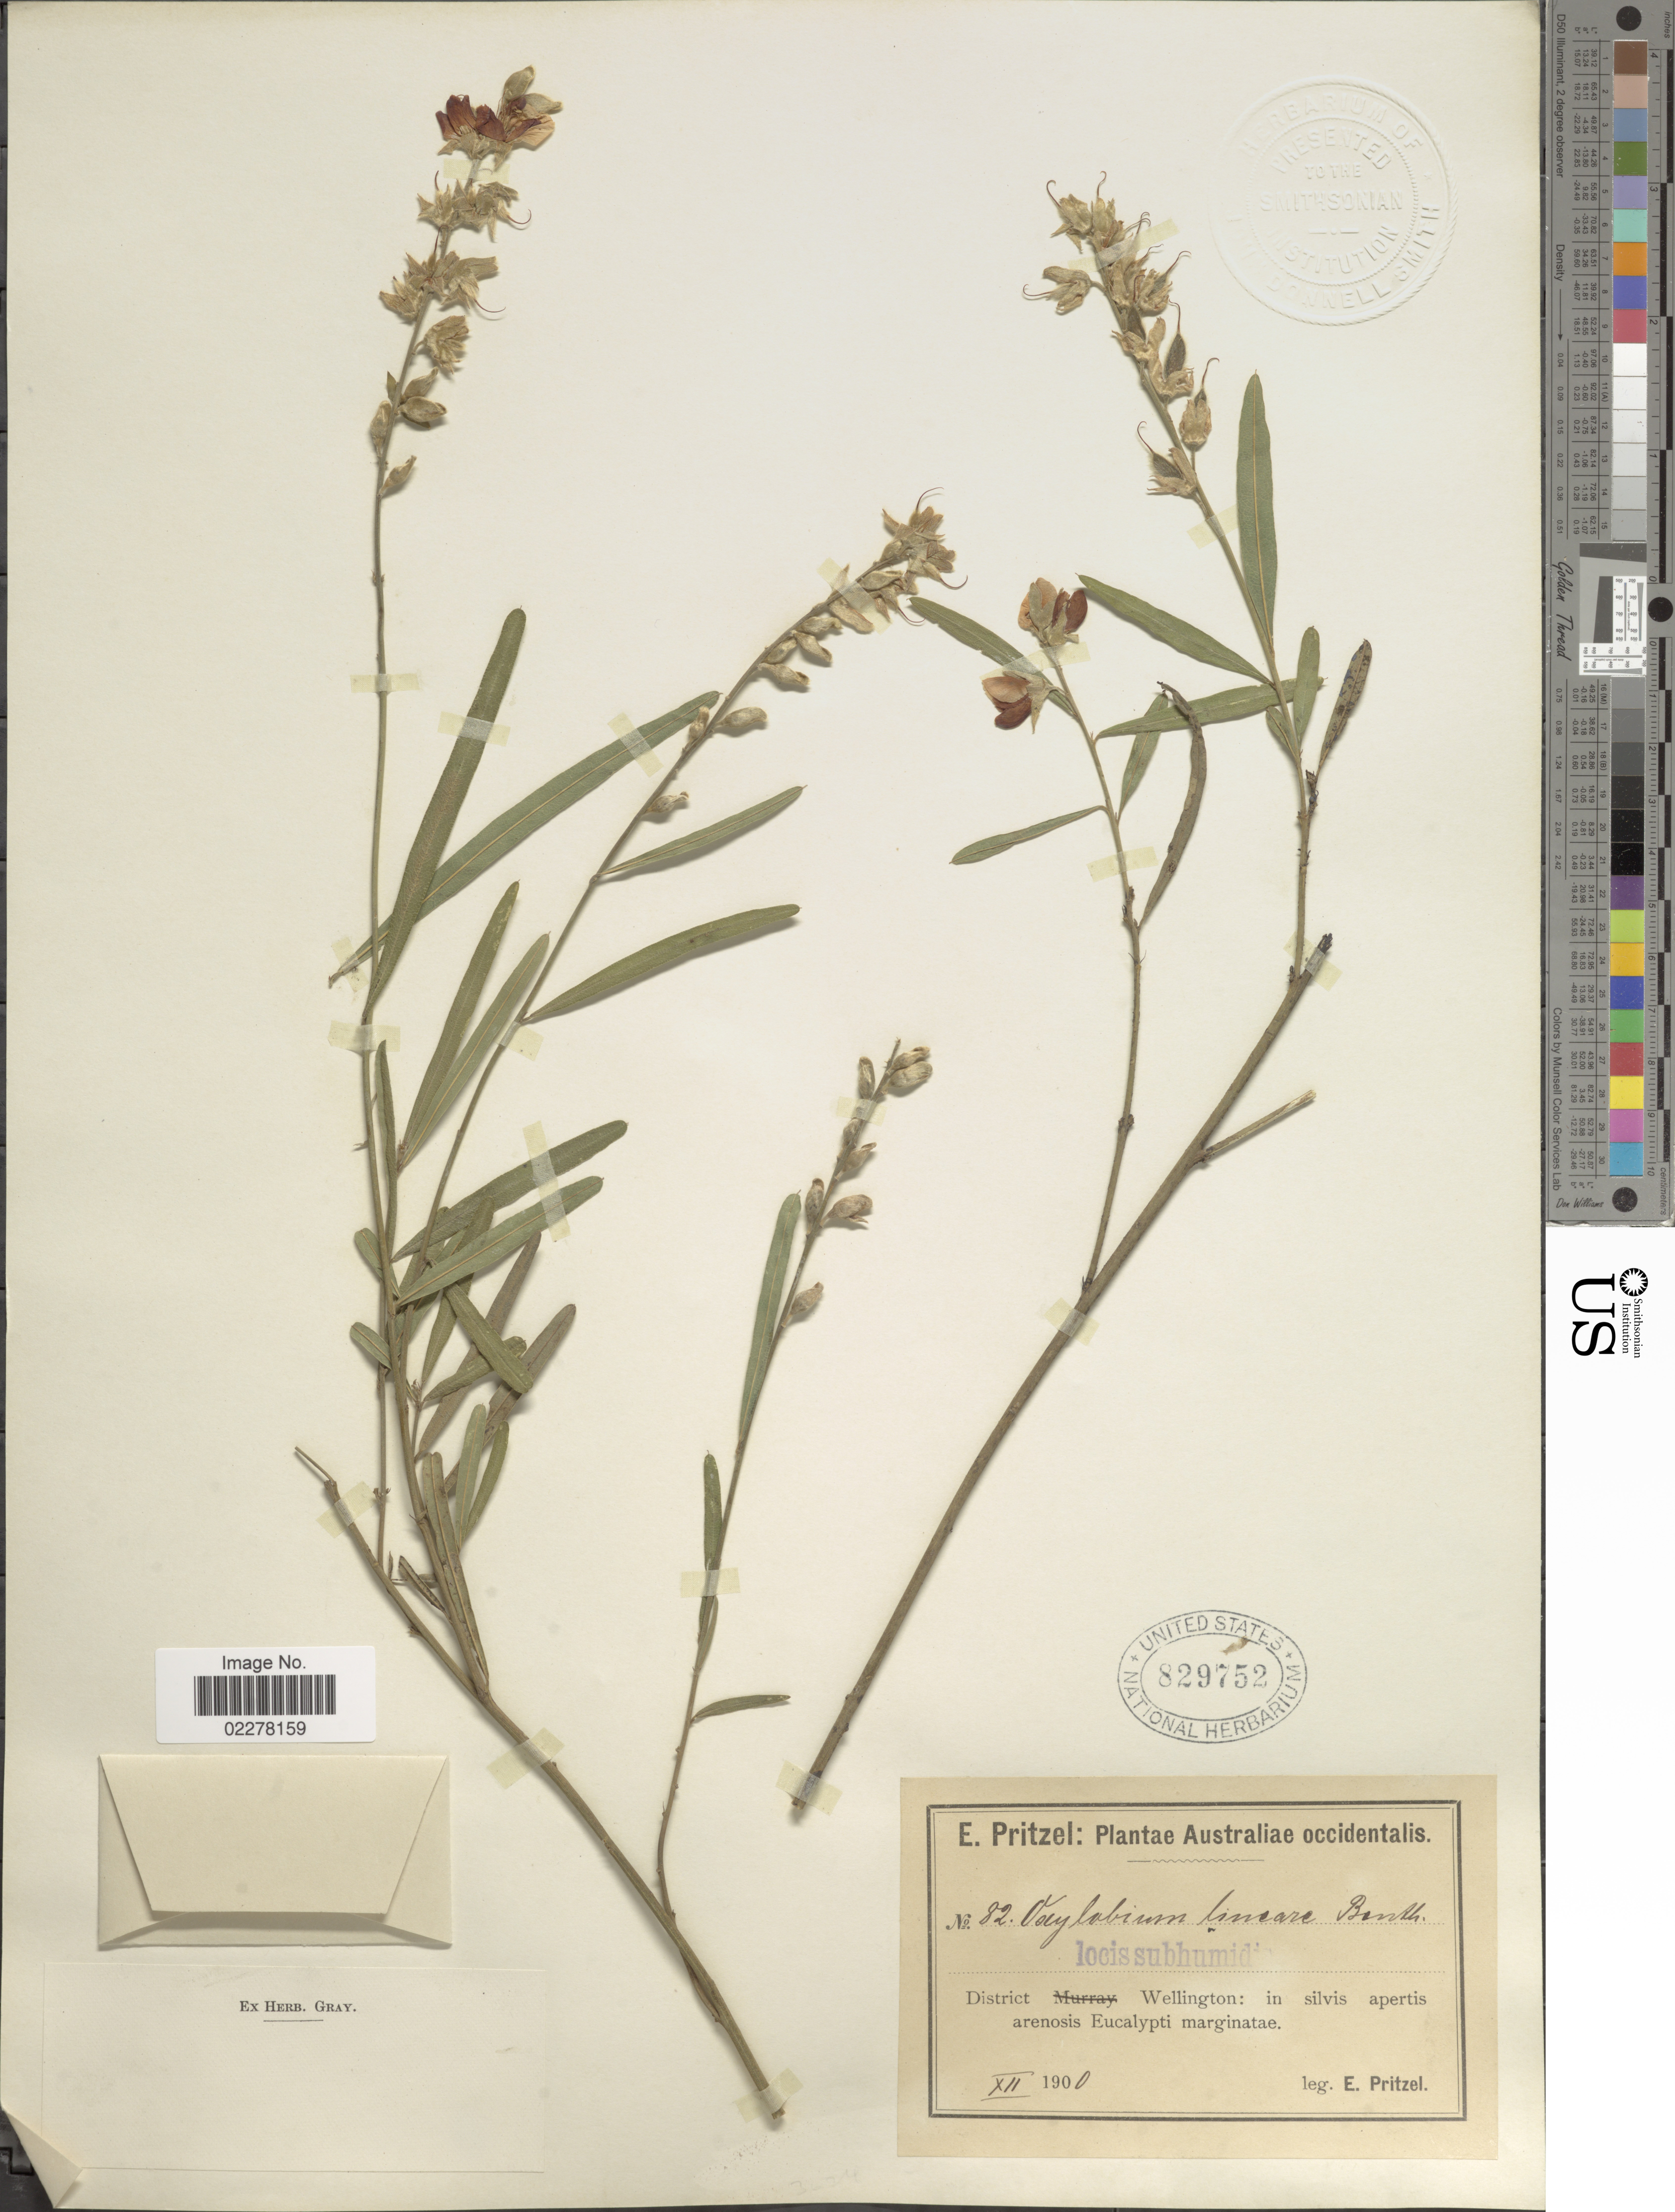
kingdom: Plantae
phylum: Tracheophyta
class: Magnoliopsida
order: Fabales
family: Fabaceae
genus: Gastrolobium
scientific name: Gastrolobium ebracteolatum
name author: G. Chandler & Crisp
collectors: E. G. Pritzel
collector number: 82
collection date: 1900-07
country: Australia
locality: Australiae occidentalis. District Wellington: in silvis apertis arenosis Aucalypti marginatae.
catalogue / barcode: US 829752